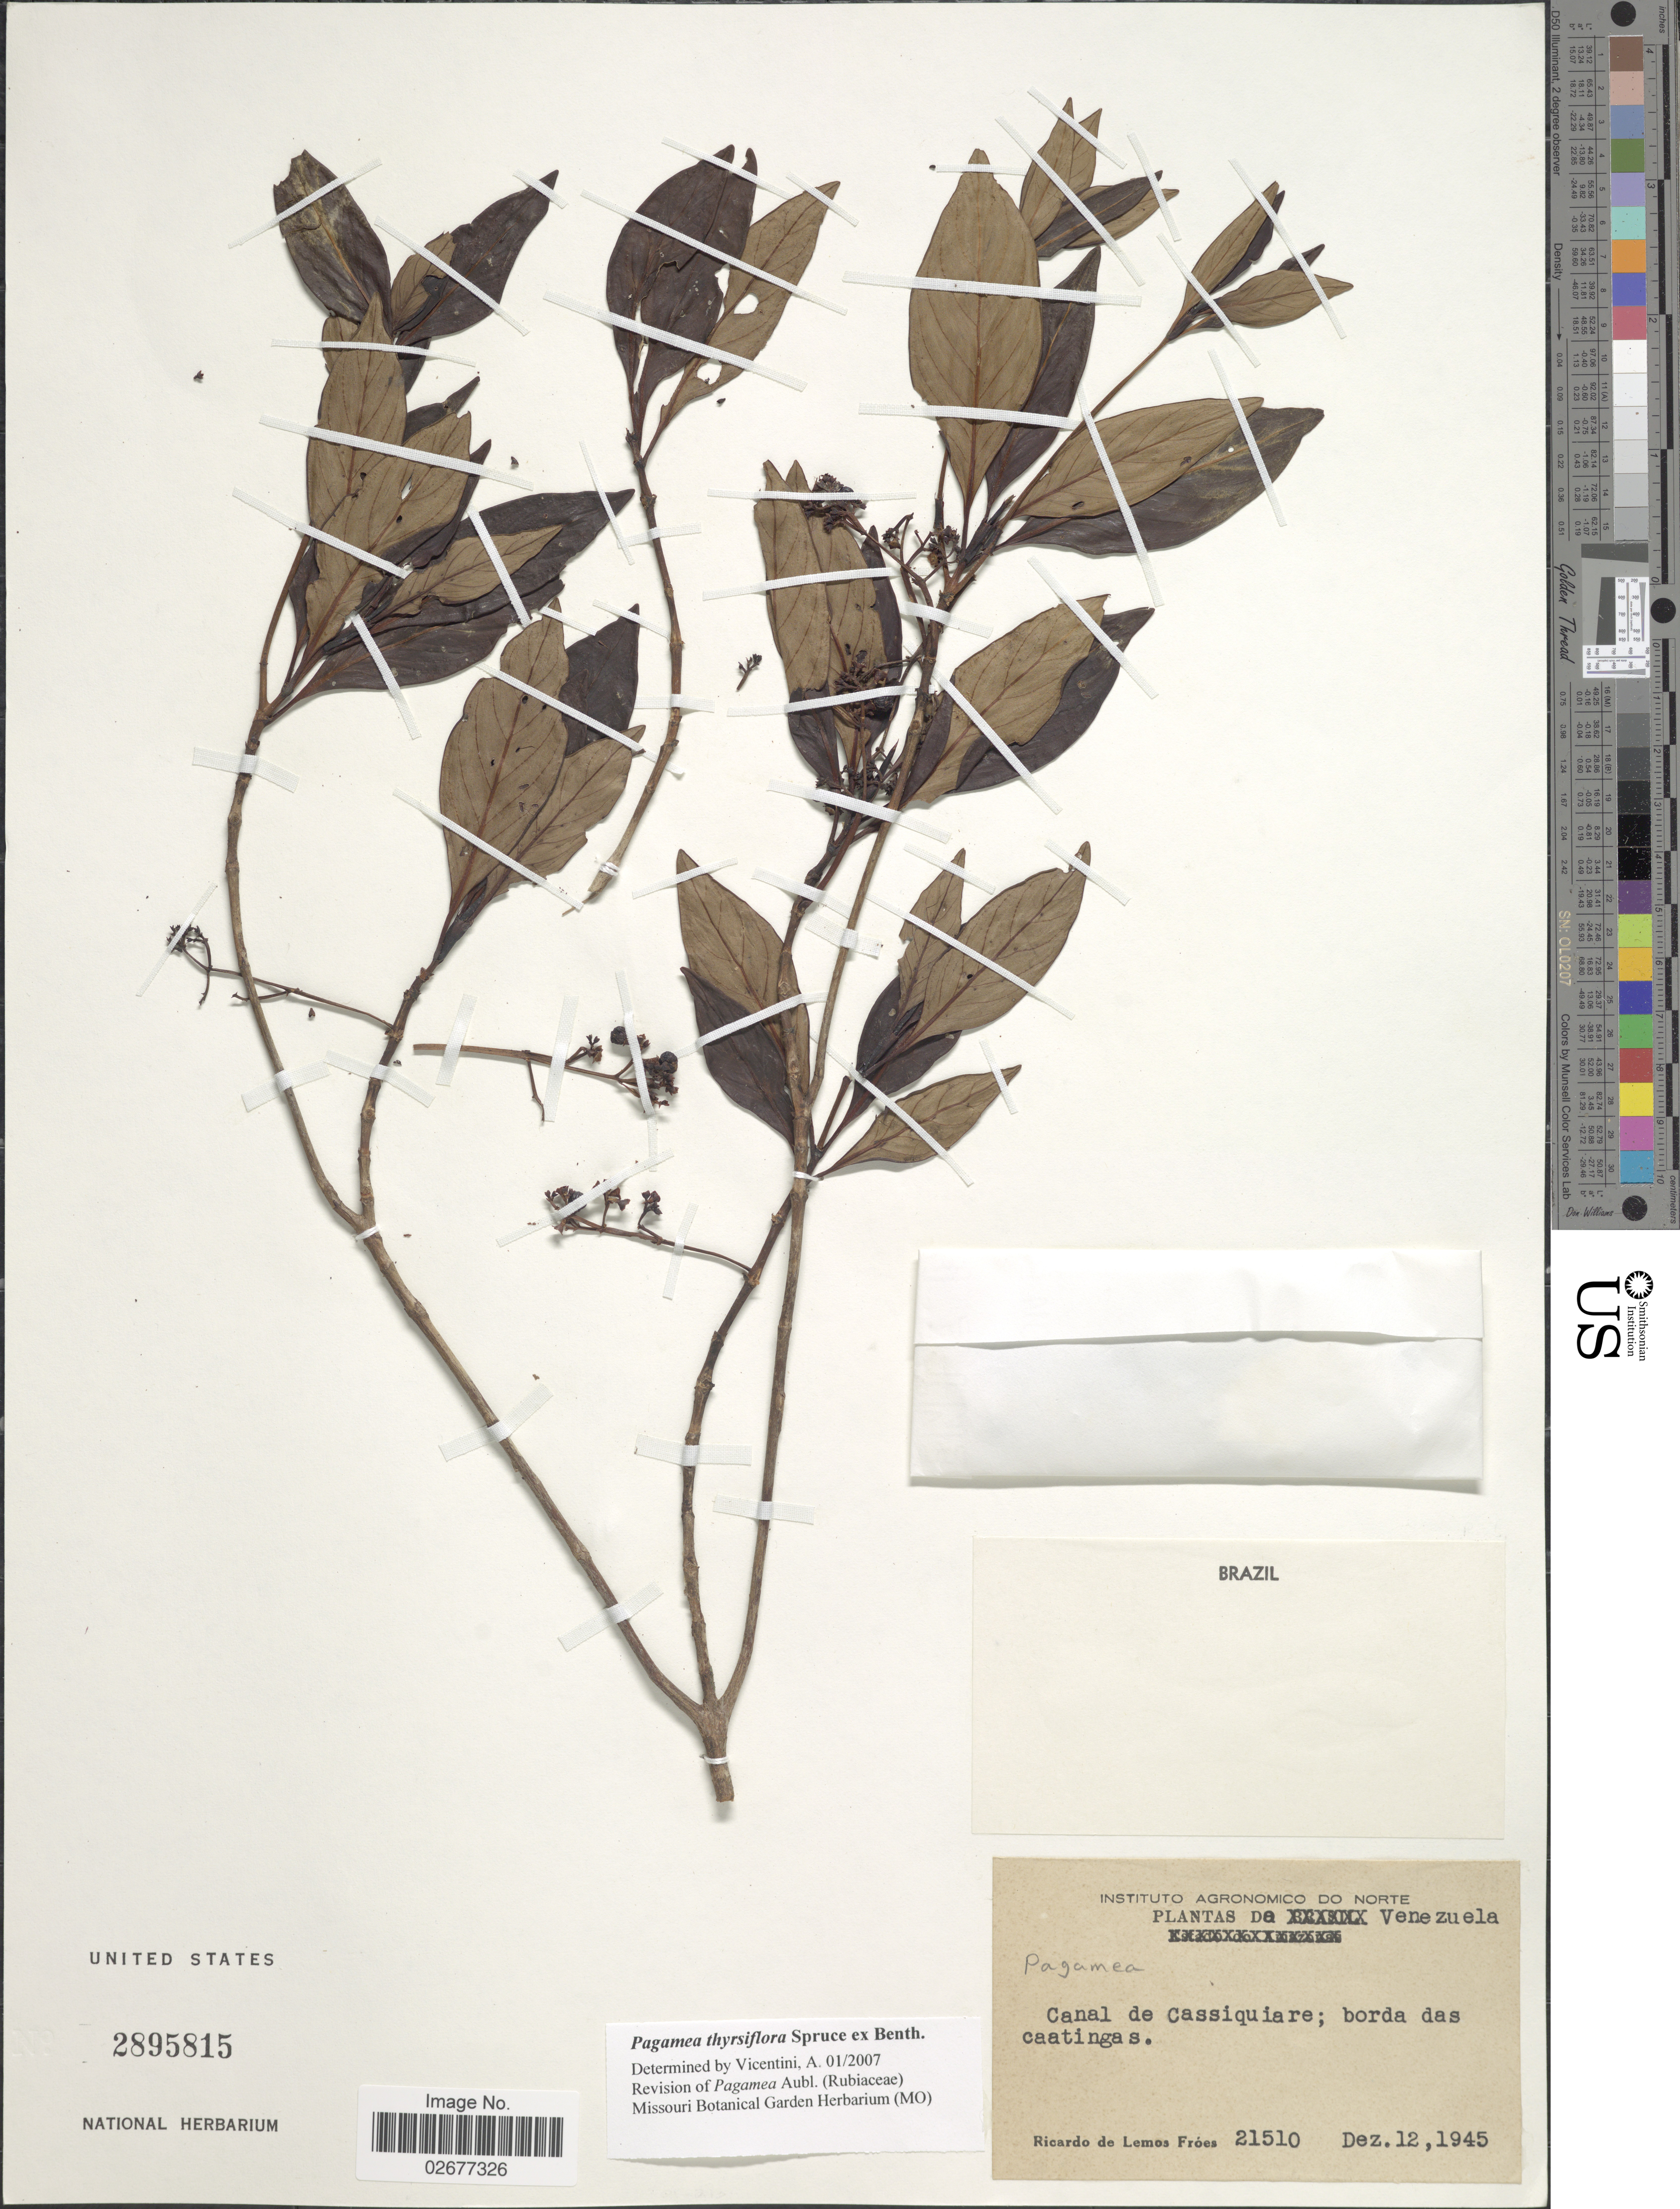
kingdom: Plantae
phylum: Tracheophyta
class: Magnoliopsida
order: Gentianales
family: Rubiaceae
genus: Pagamea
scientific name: Pagamea thyrsiflora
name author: Spruce ex Benth.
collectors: R. L. Fróes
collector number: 21510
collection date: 1945-12-12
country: Venezuela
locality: Canal de Cassiquiare, borda das caatingas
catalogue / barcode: US 2895815